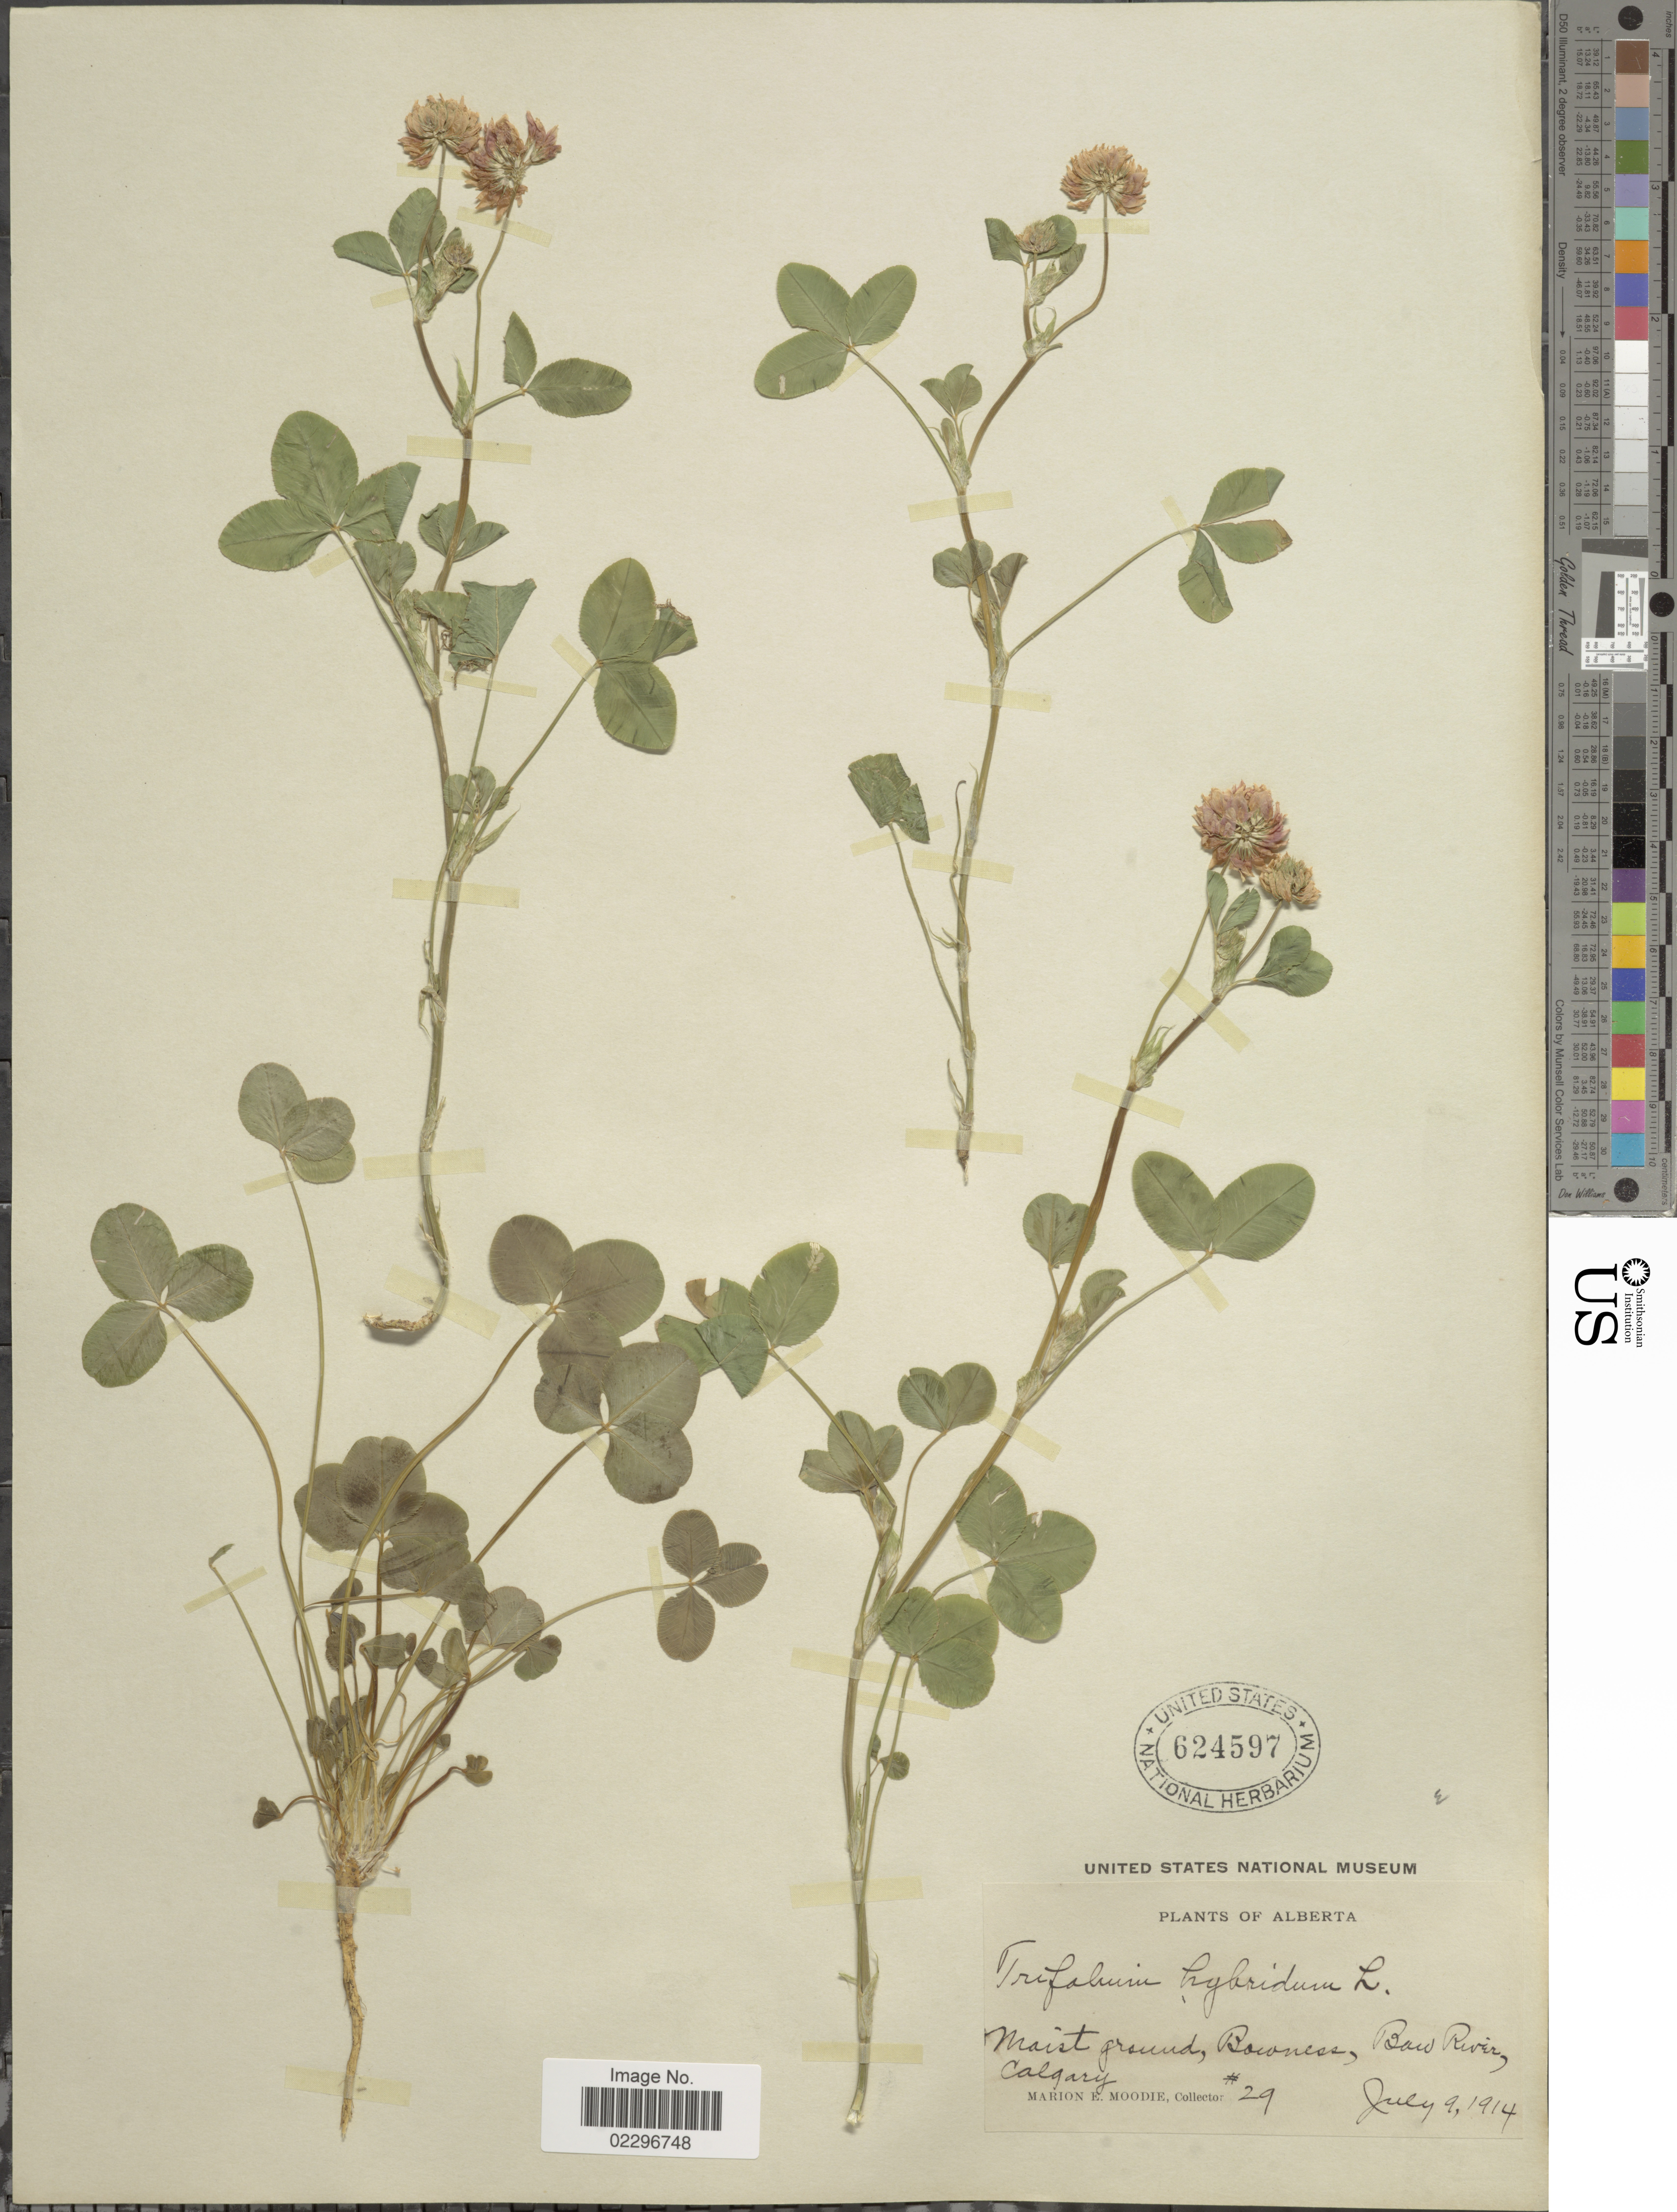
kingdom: Plantae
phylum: Tracheophyta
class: Magnoliopsida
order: Fabales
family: Fabaceae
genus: Trifolium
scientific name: Trifolium hybridum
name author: L.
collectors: M. E. Moodie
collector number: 29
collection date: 1914-07-09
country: Canada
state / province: Alberta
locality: Bowness, Bow River, Calgary.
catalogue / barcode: US 624597